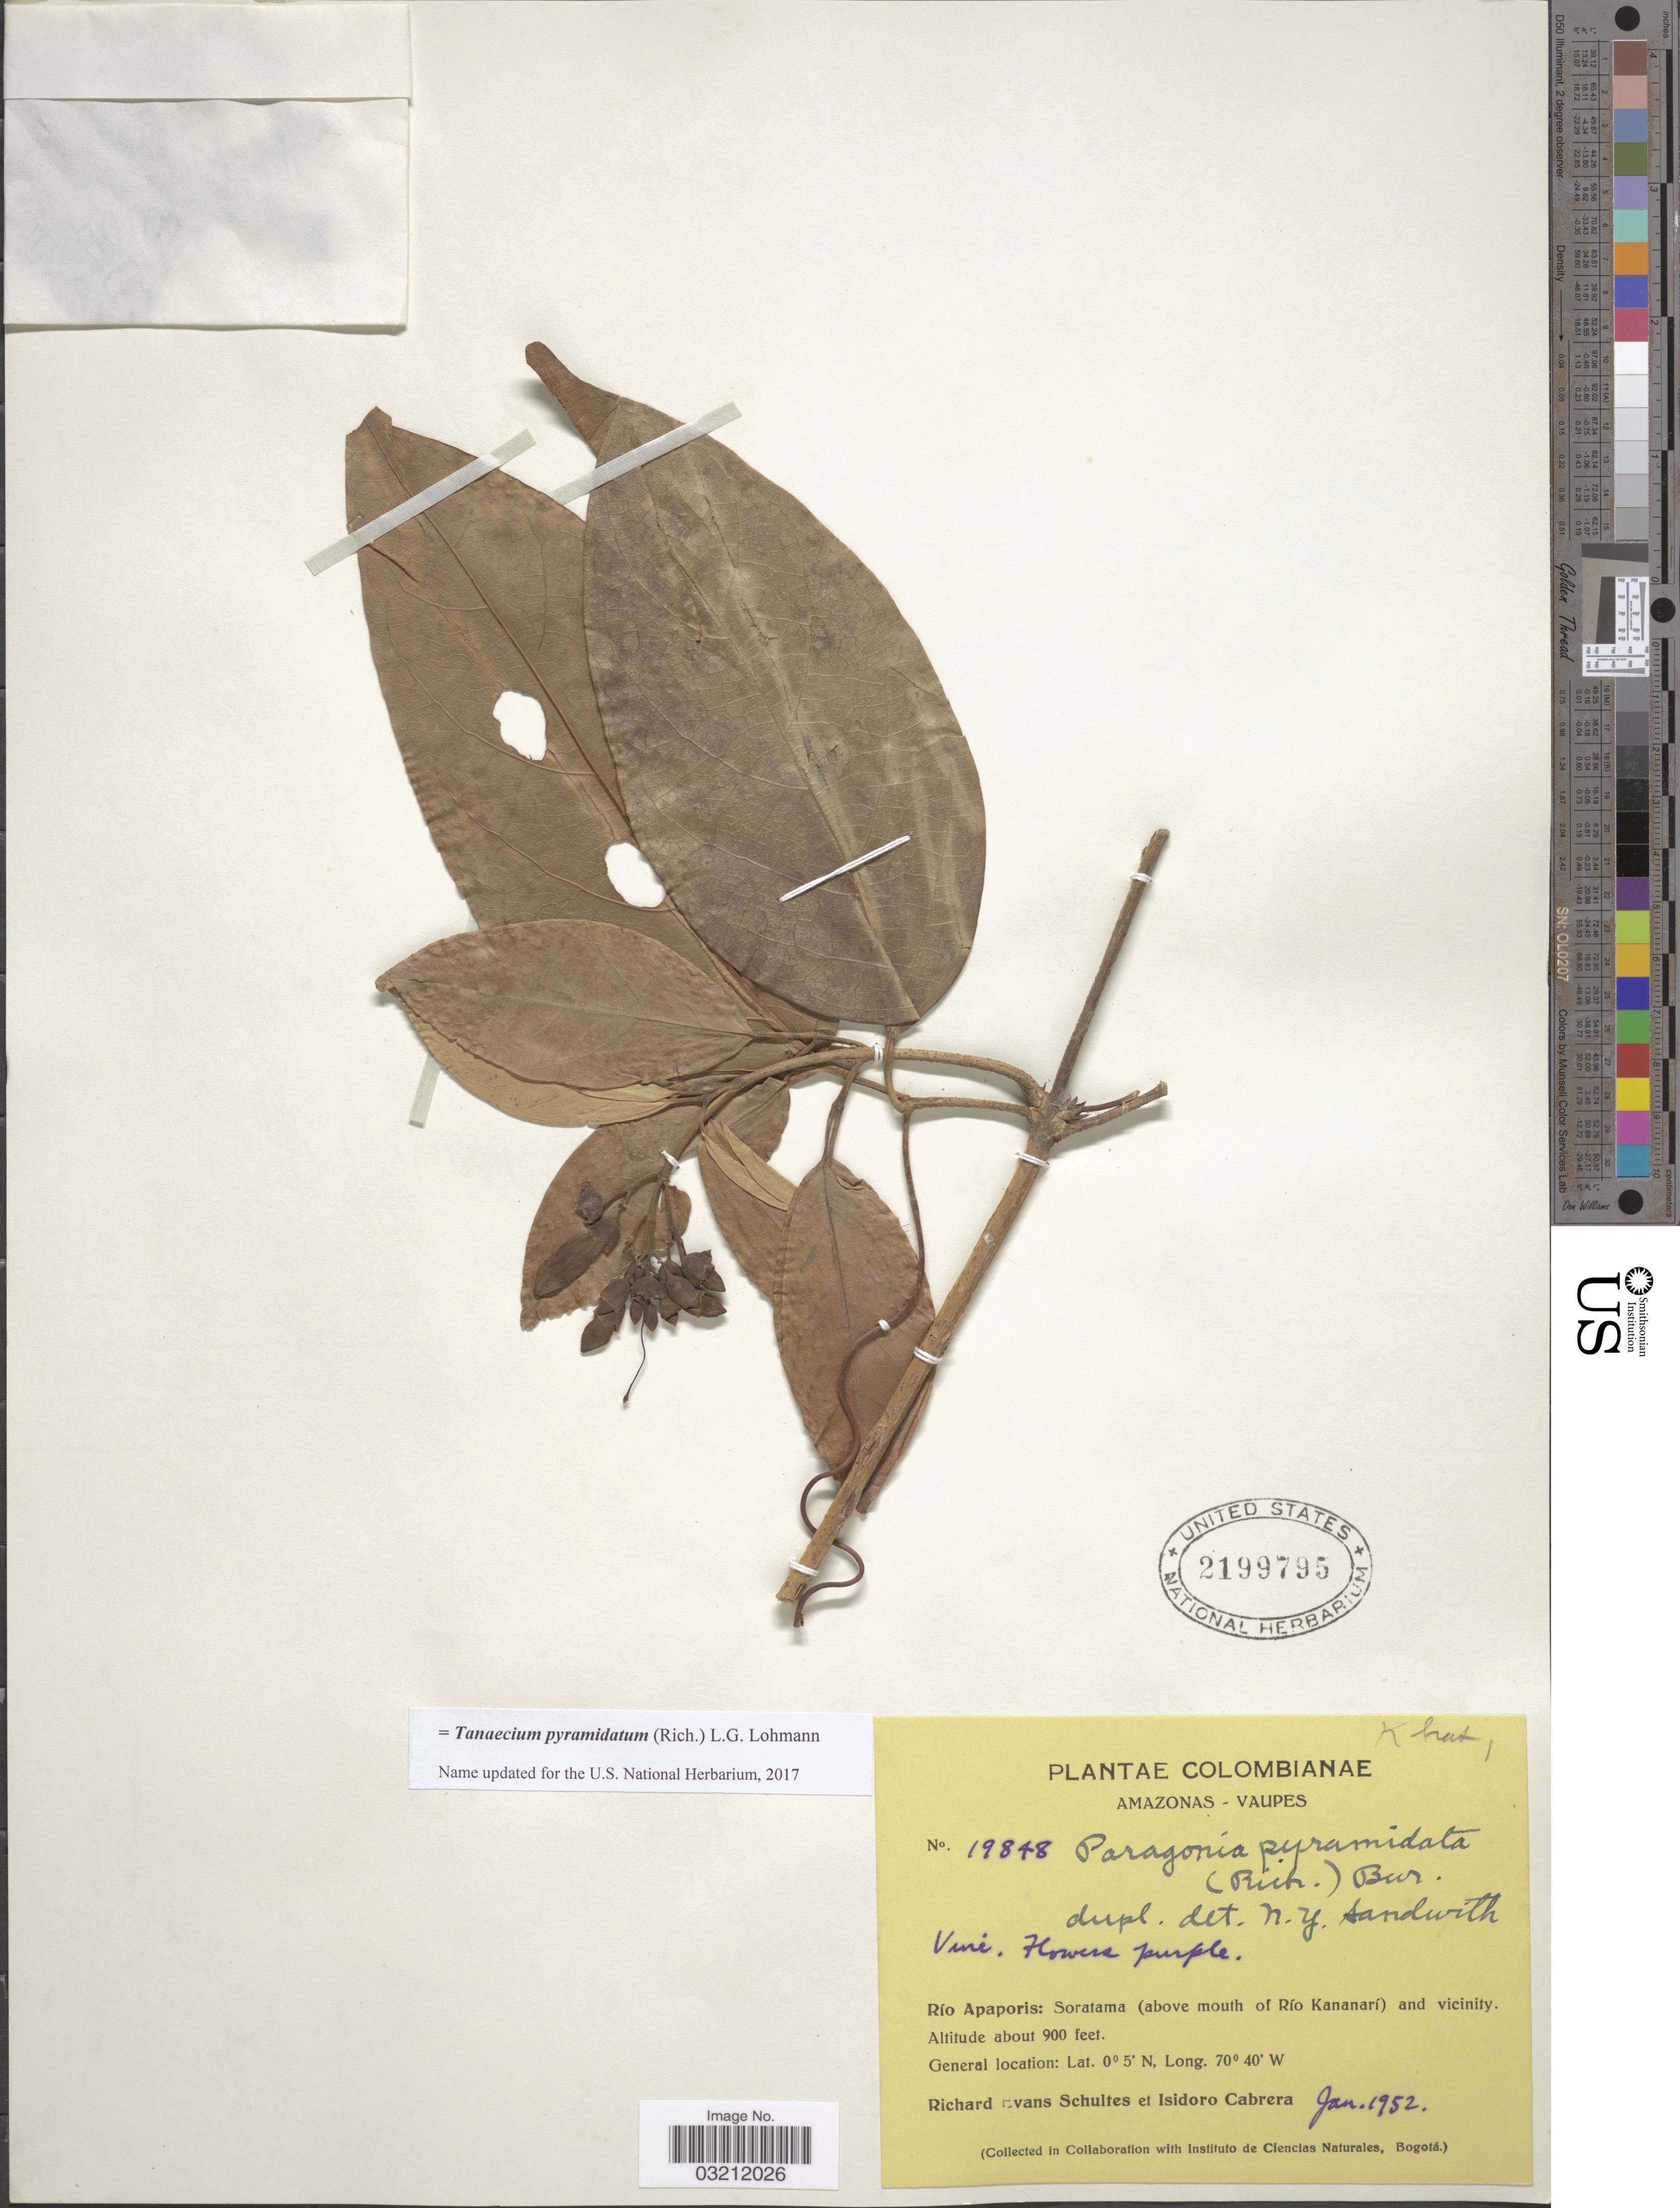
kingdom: Plantae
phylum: Tracheophyta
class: Magnoliopsida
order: Lamiales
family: Bignoniaceae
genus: Tanaecium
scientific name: Tanaecium pyramidatum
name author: (Rich.) L.G. Lohmann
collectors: R. E. Schultes & I. Cabrera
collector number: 19848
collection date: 1952-01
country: Colombia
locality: Amazonas-Vaupes. Río Apaporis: Soratama (above mouth of Río Kananarí) and vicinity.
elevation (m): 274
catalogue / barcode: US 2199795